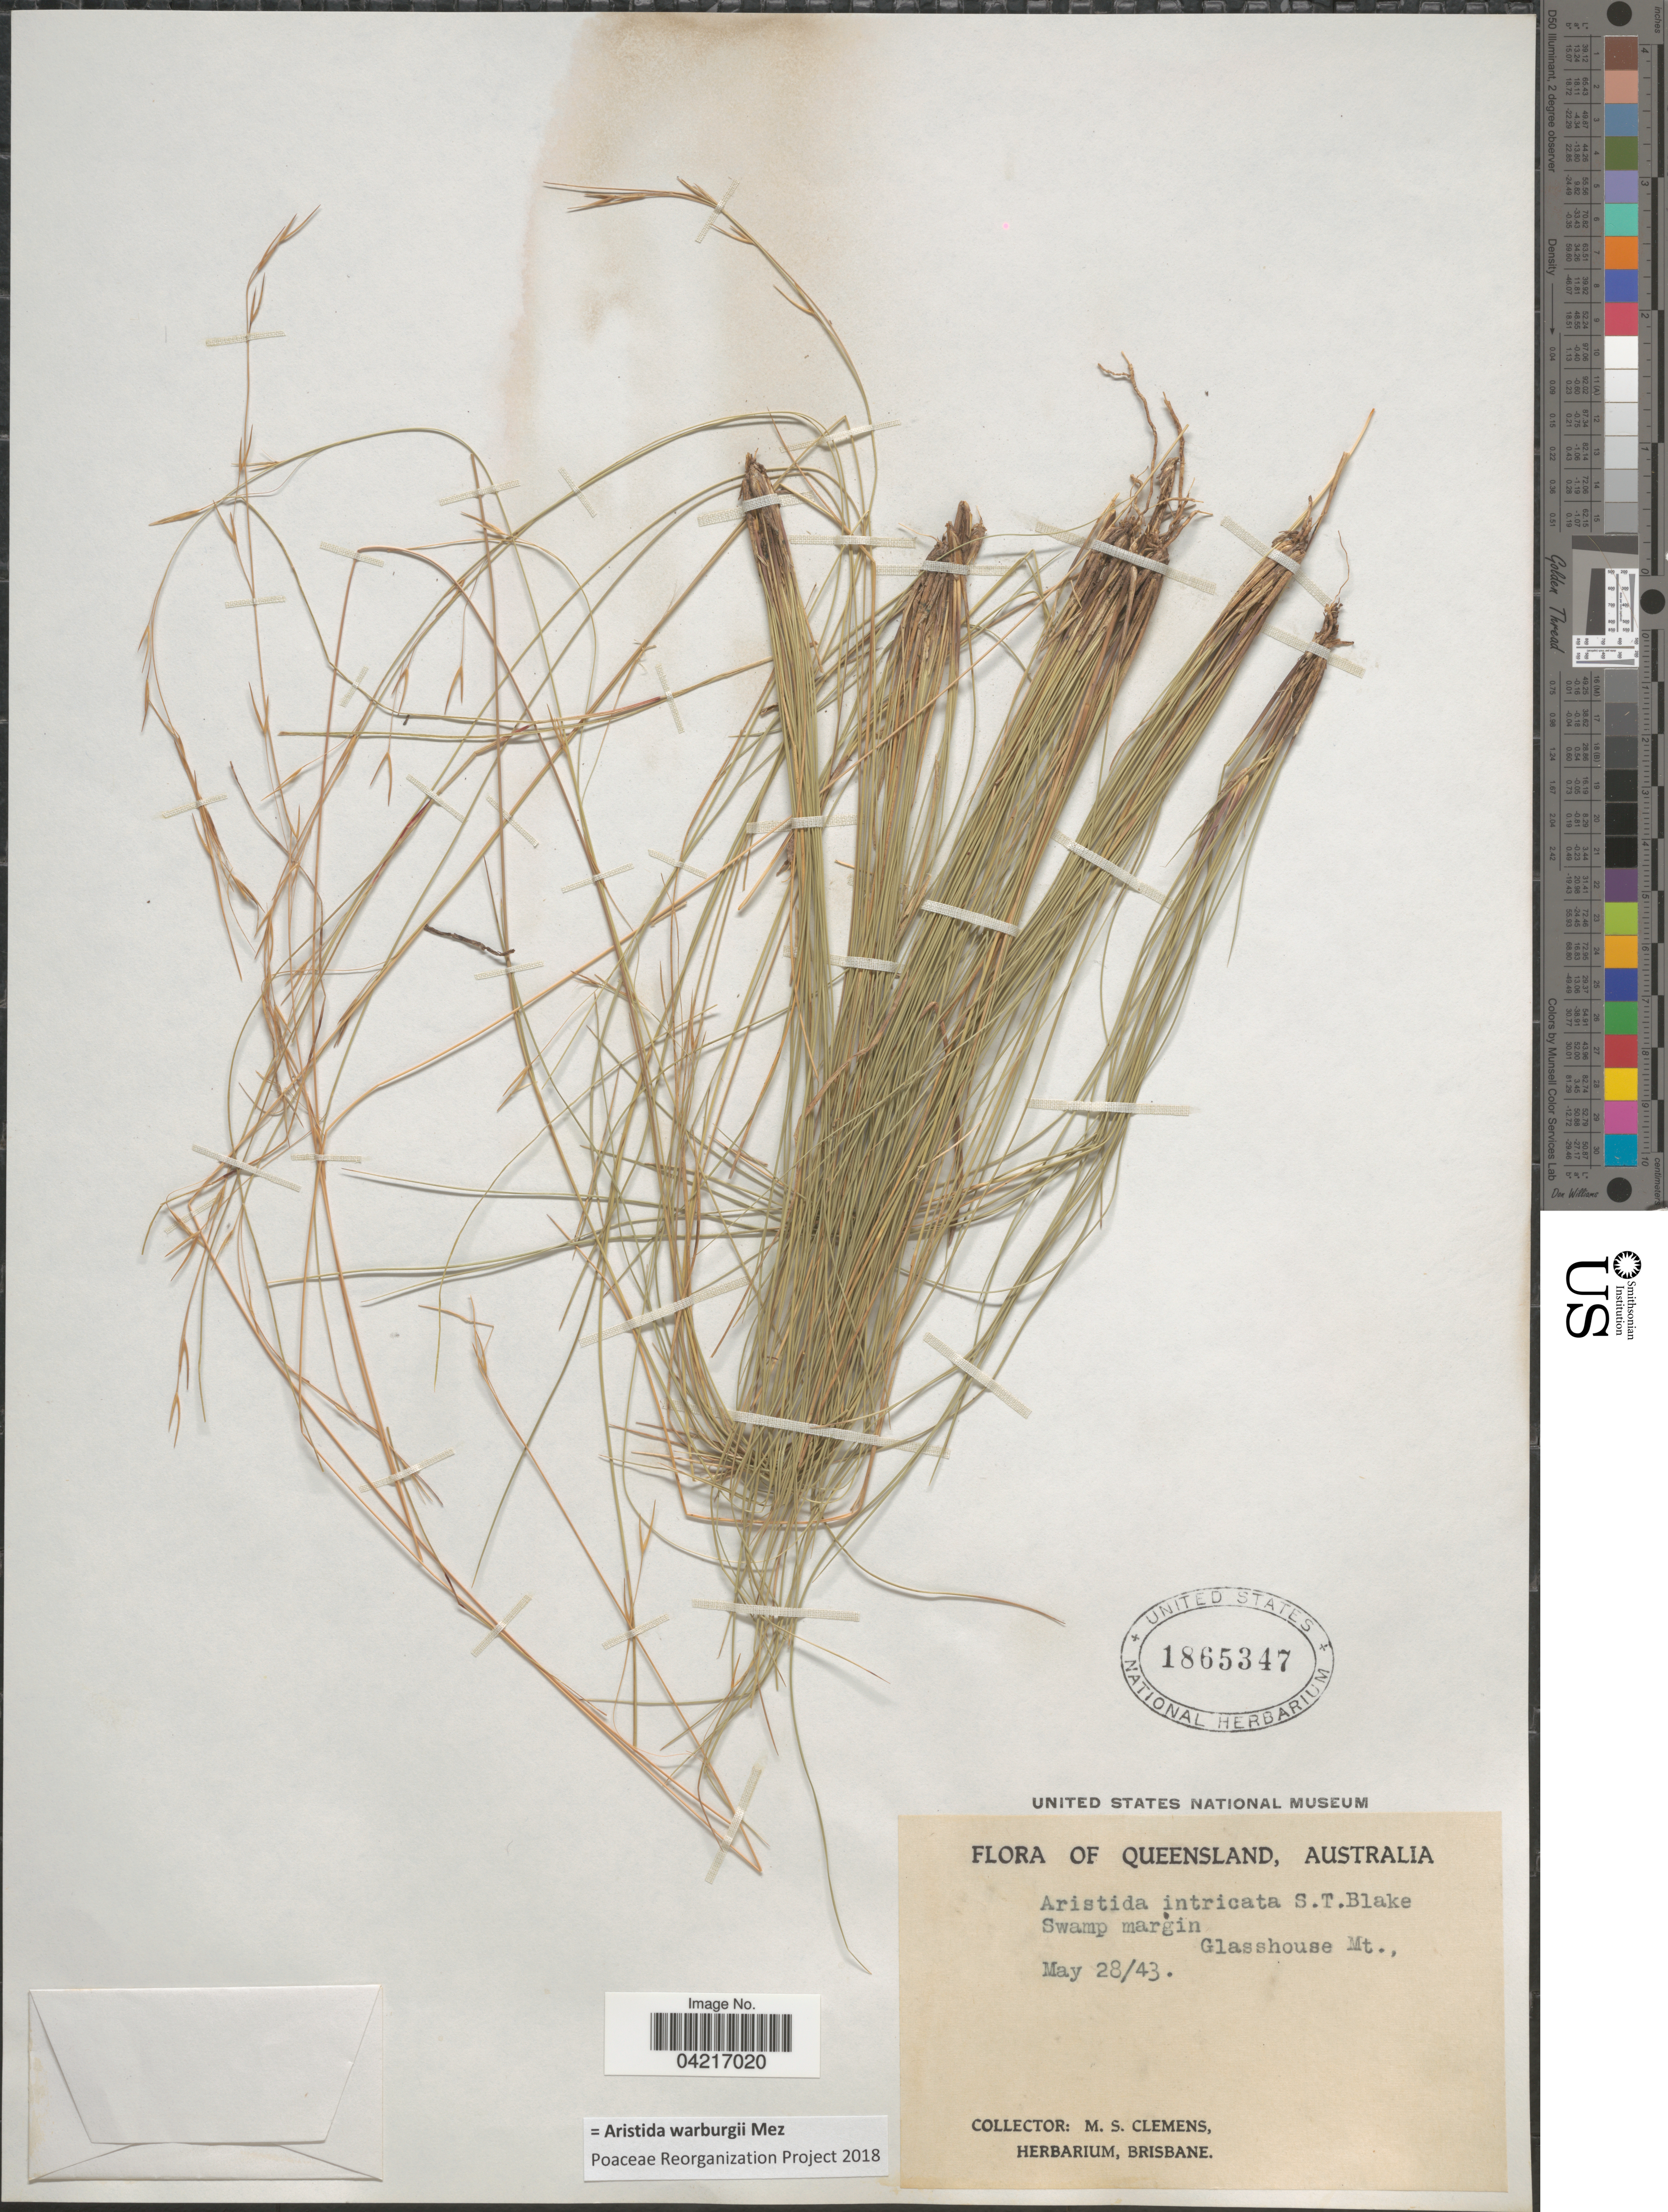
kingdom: Plantae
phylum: Tracheophyta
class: Liliopsida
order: Poales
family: Poaceae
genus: Aristida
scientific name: Aristida warburgii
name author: Mez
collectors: M. S. Clemens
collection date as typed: Transcribed d/m/y: 28/5/43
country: Australia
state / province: Queensland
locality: Swamp margin. Glasshouse Mt.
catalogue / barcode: US 1865347